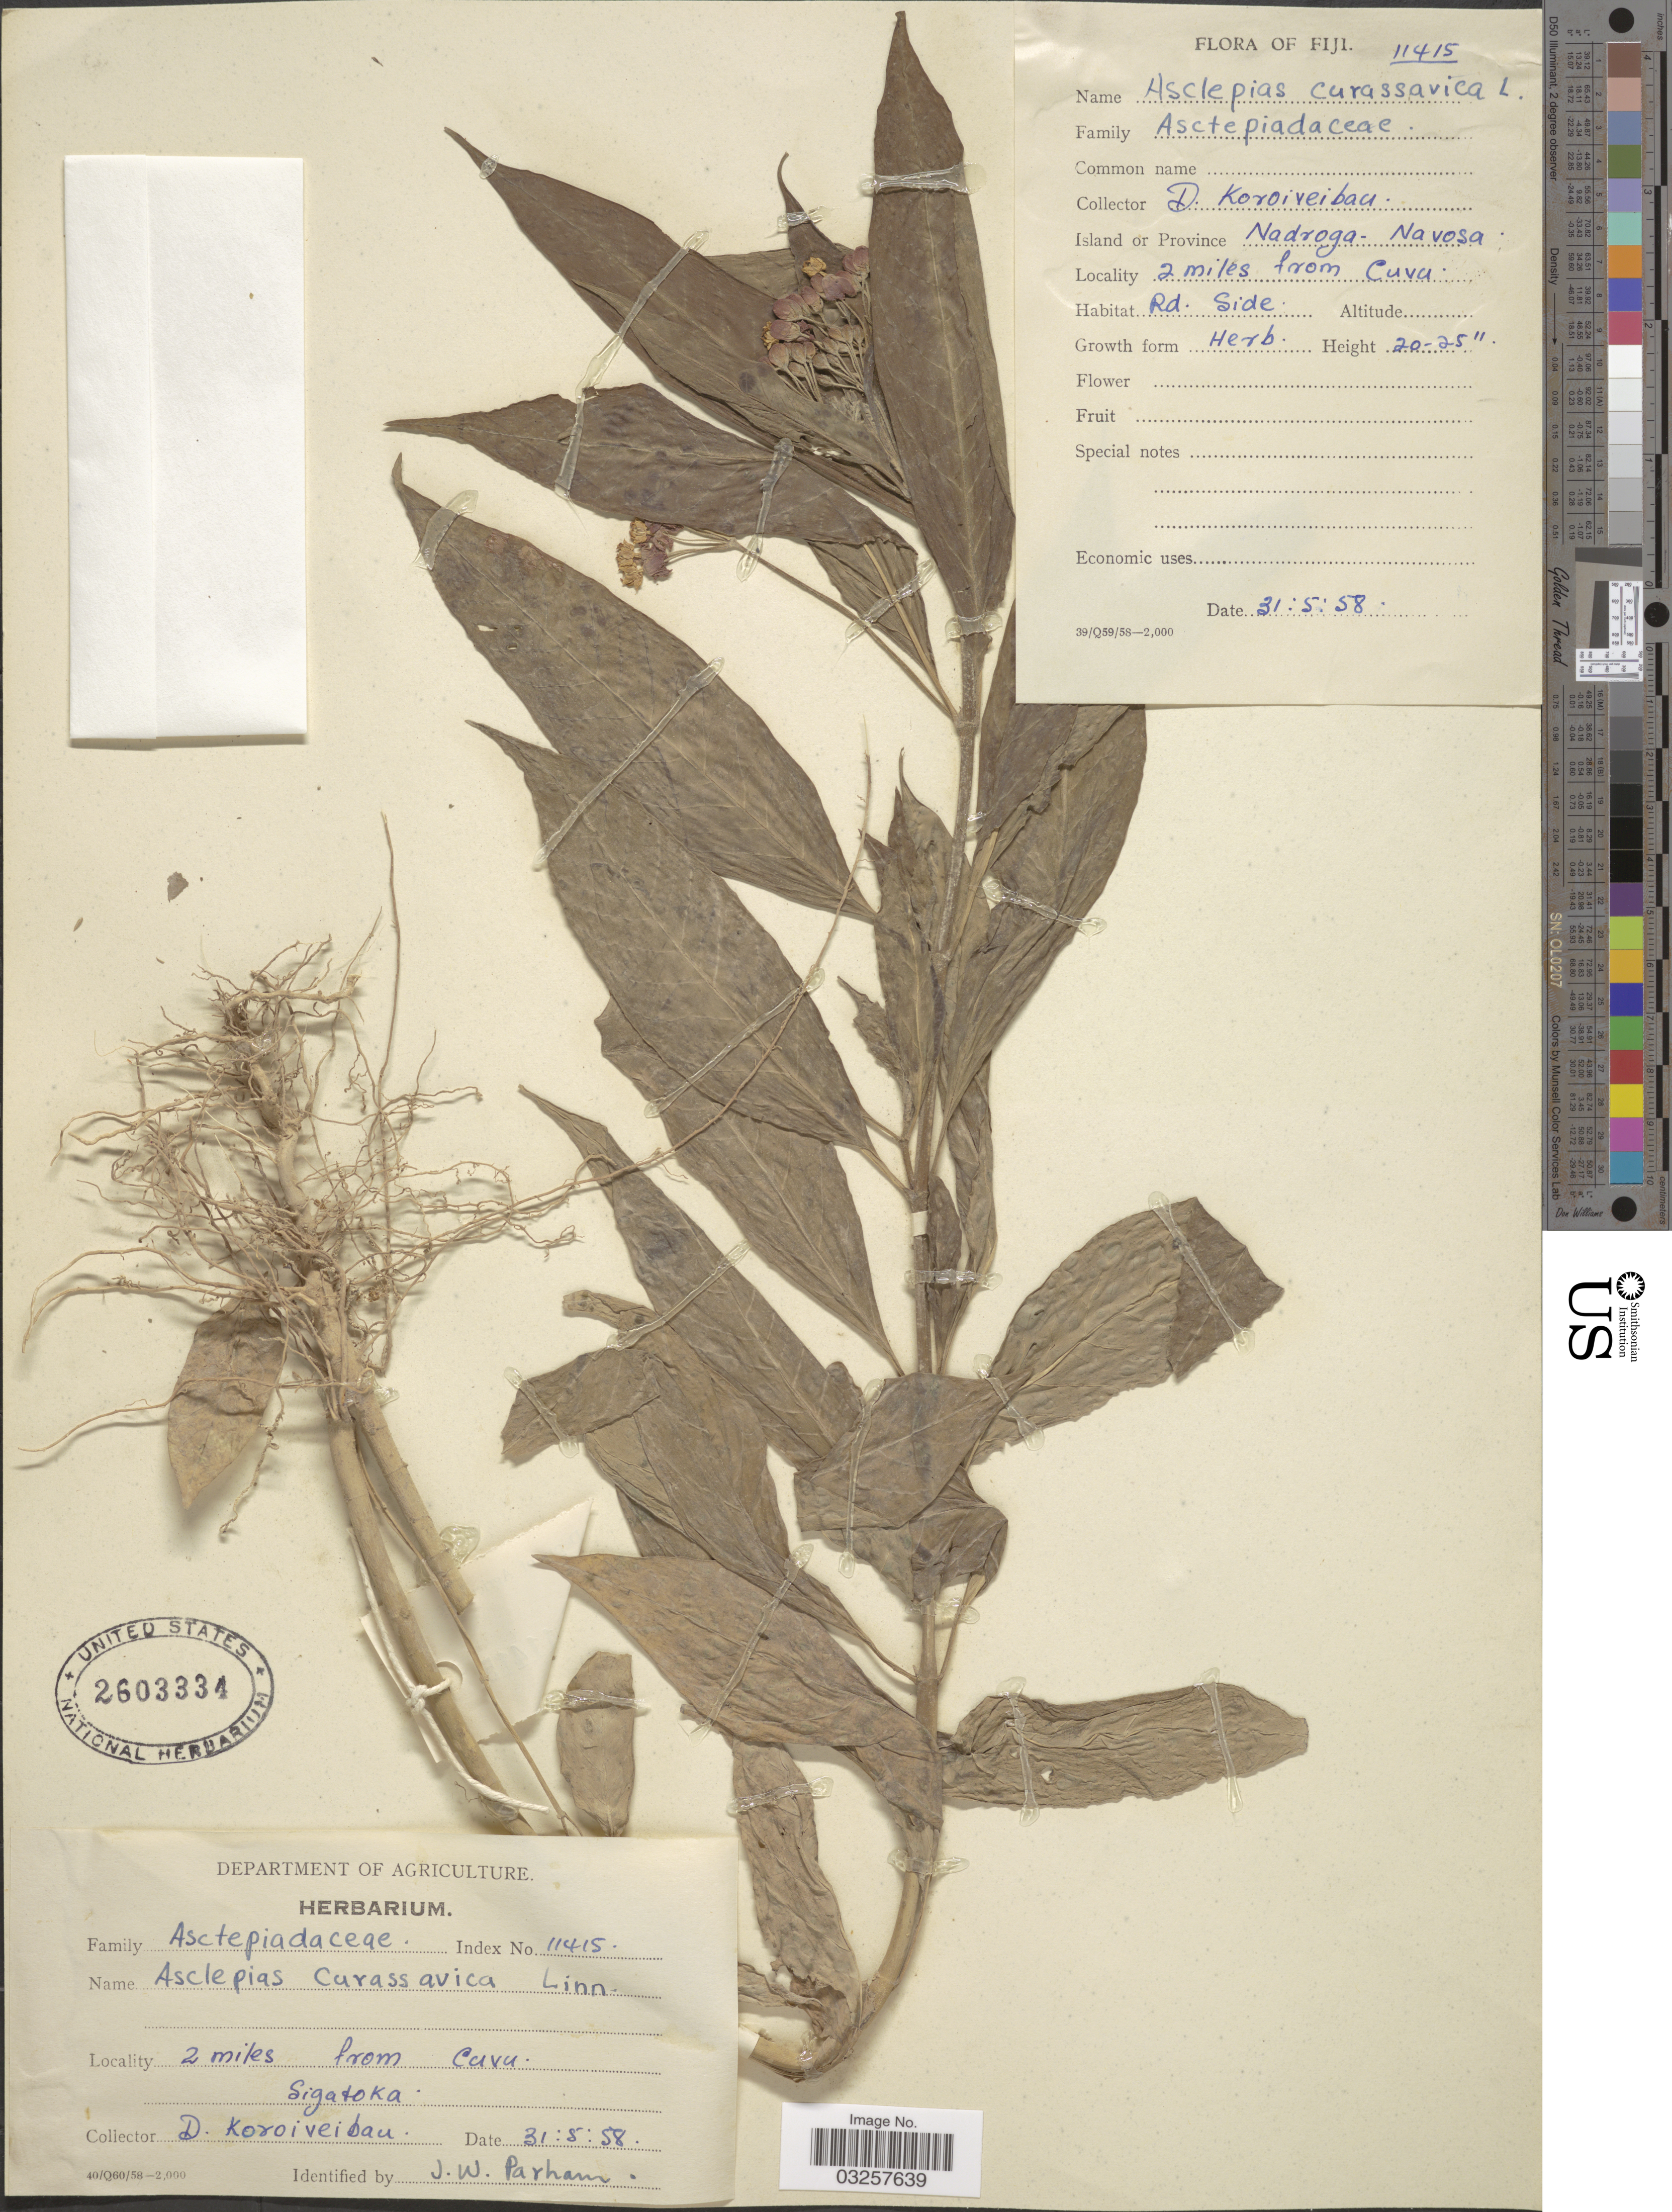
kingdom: Plantae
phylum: Tracheophyta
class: Magnoliopsida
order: Gentianales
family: Apocynaceae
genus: Asclepias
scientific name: Asclepias curassavica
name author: L.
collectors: D. Koroiveibau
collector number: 11415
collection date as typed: Transcribed d/m/y: 31/5/58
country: Fiji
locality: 2 miles from Cuvu. Sigatoka. Island or Province Nadroga - Navosa.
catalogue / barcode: US 2603334